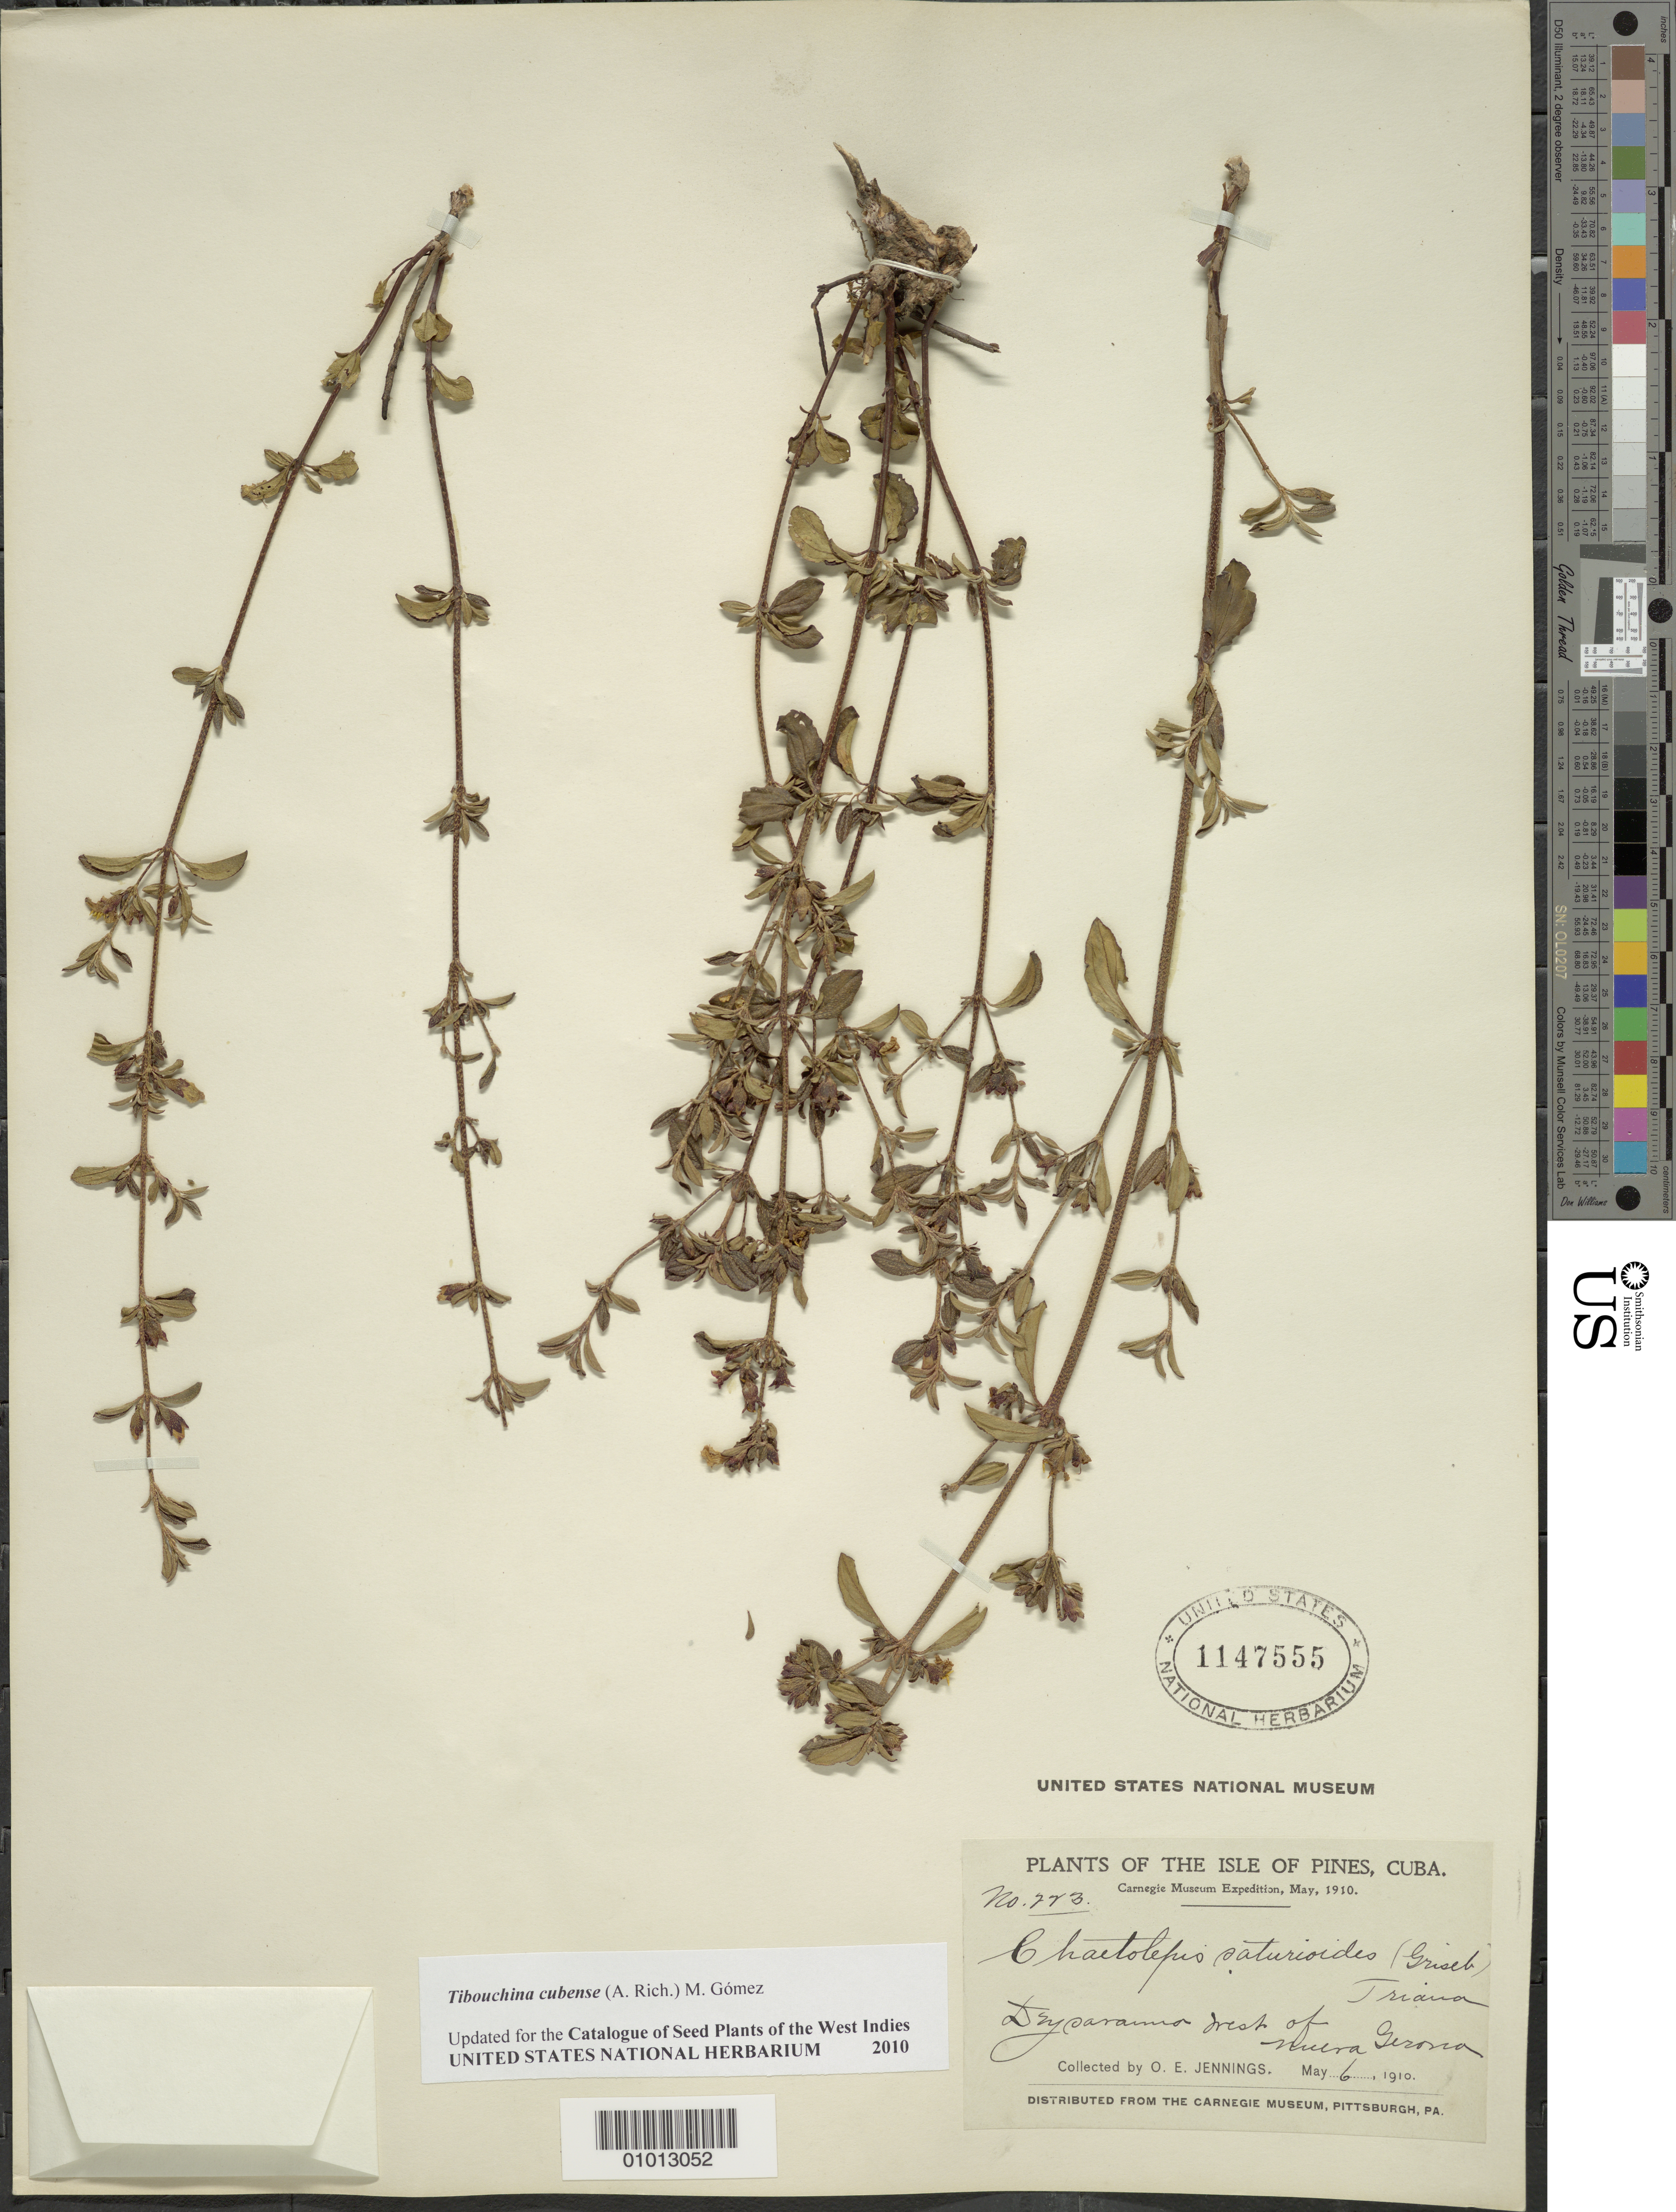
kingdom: Plantae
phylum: Tracheophyta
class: Magnoliopsida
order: Myrtales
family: Melastomataceae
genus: Arthrostemma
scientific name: Arthrostemma cubense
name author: A. Rich.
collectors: O. E. Jennings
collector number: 223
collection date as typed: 06 May 1910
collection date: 1910-05-06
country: Cuba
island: Isla de la Juventud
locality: Deysarama, west of Neuva Gerona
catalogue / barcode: US 1147555